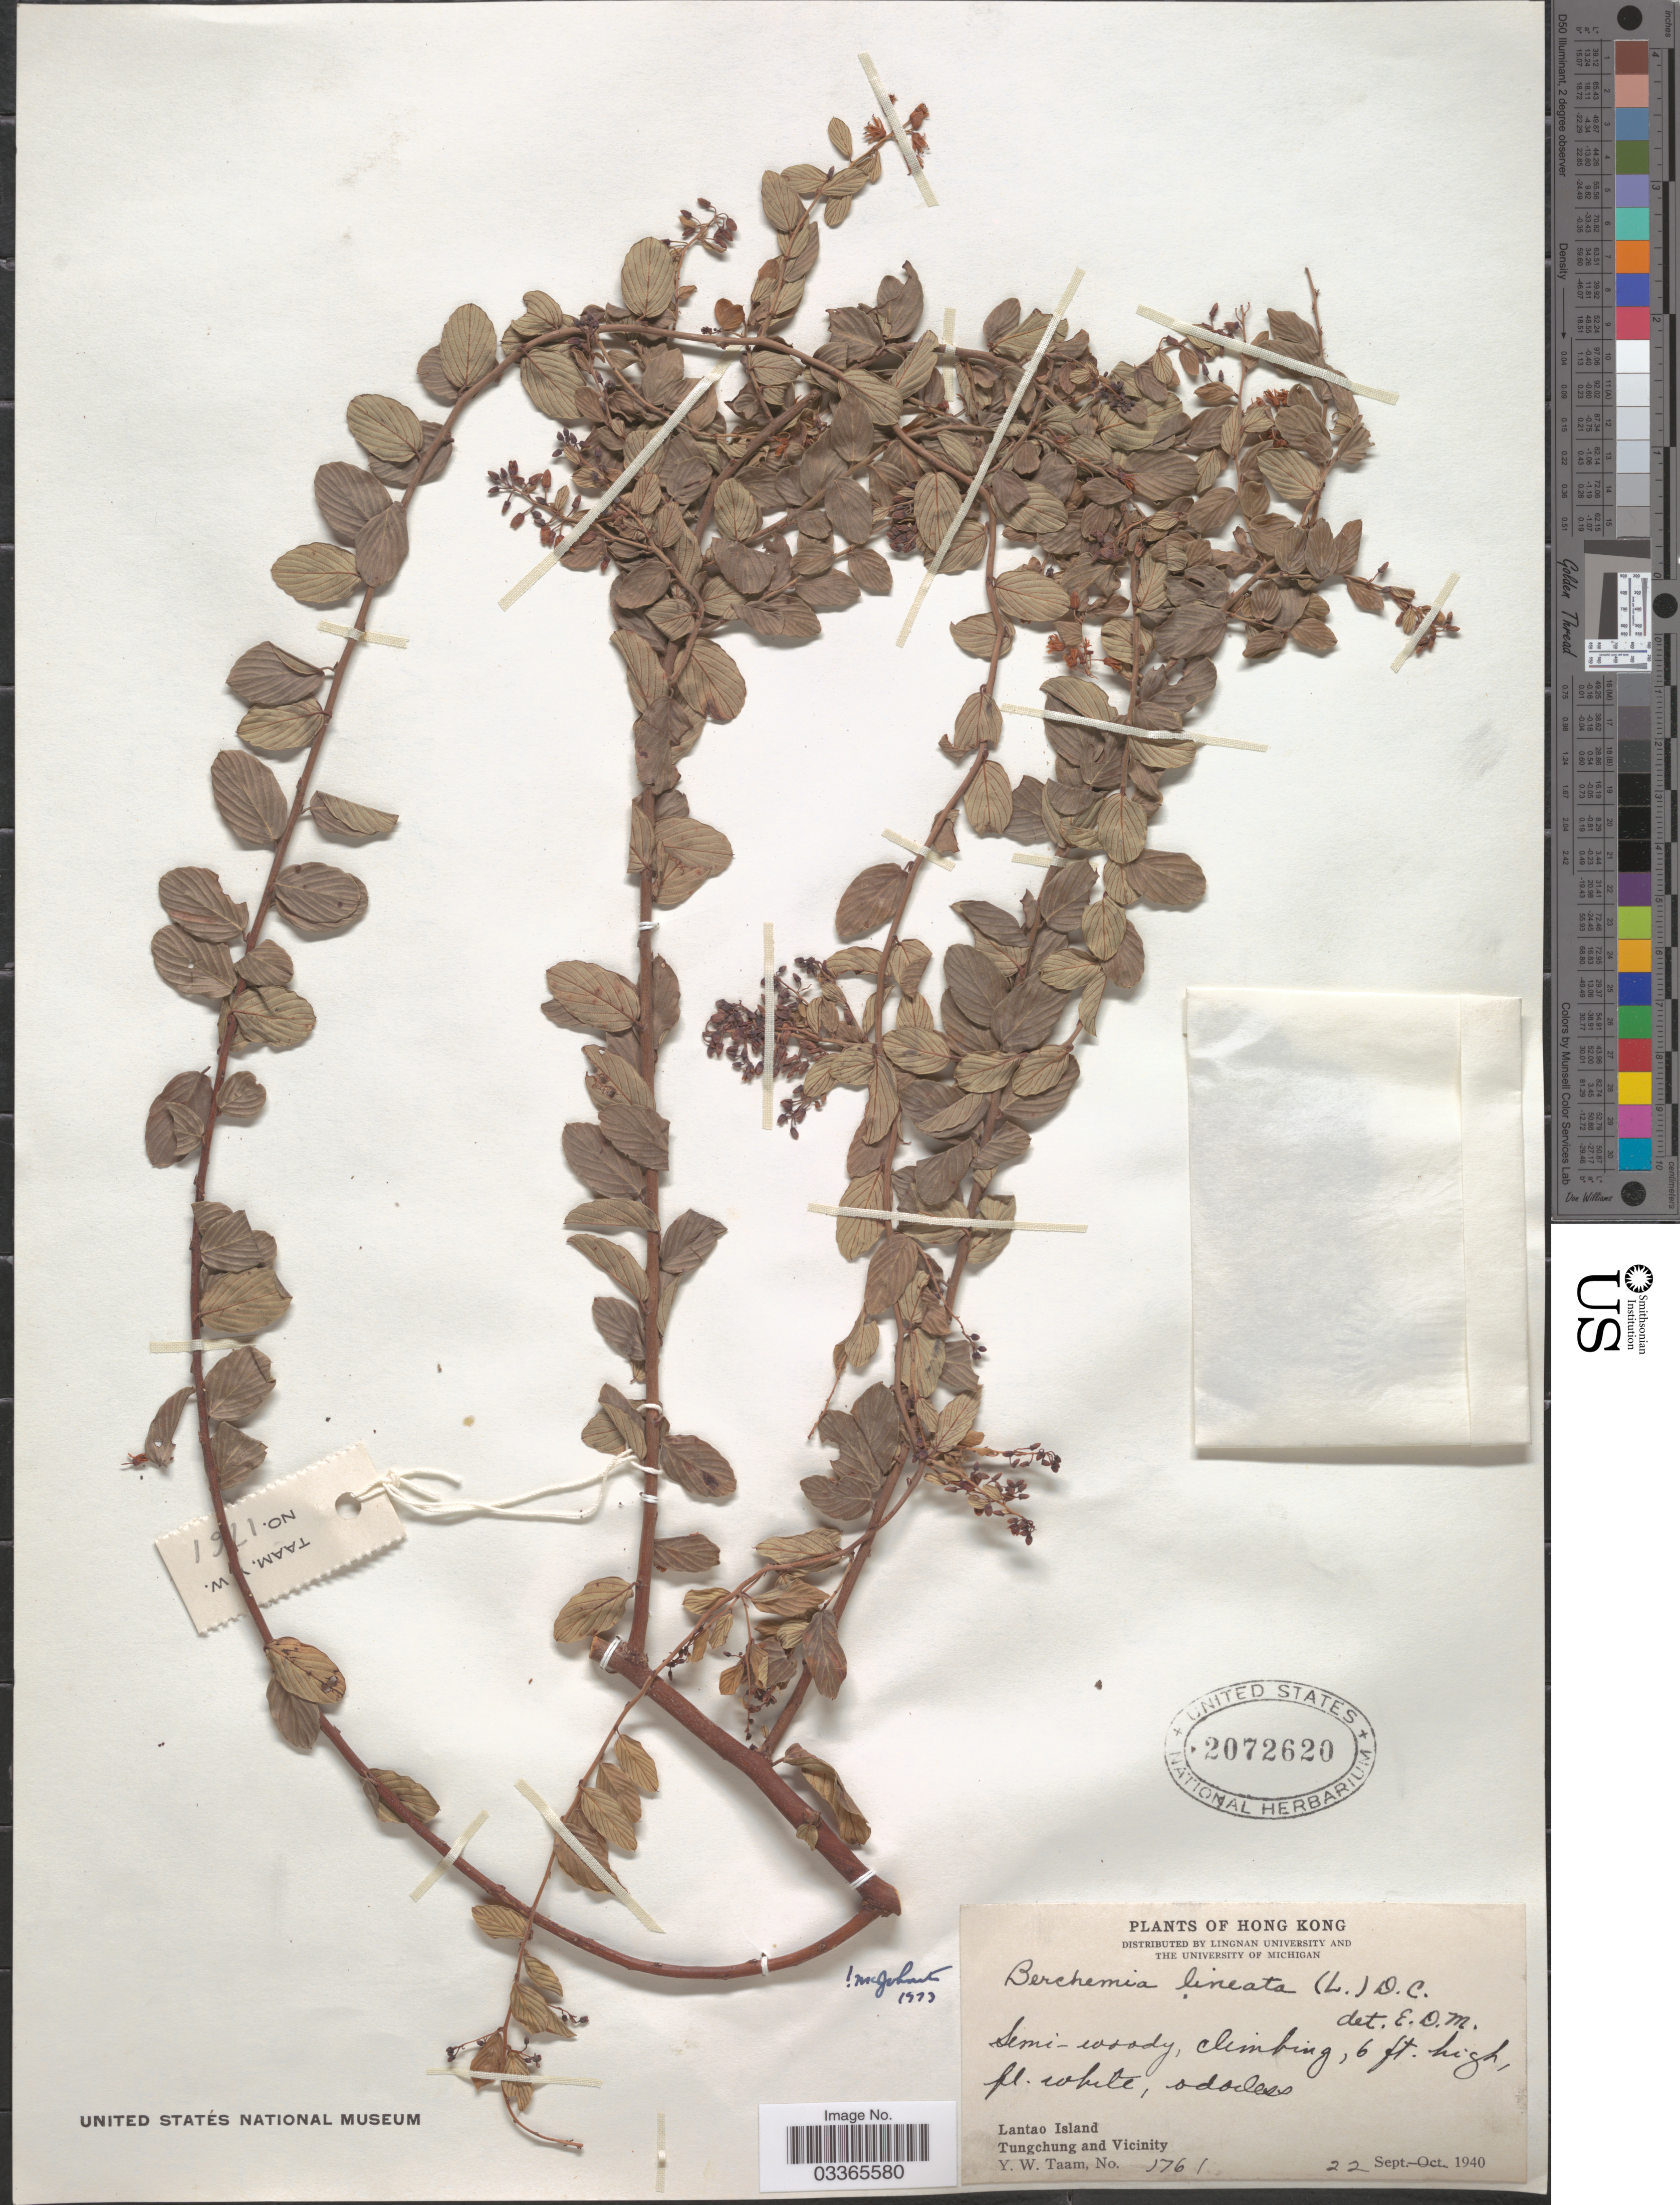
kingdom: Plantae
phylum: Tracheophyta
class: Magnoliopsida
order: Rosales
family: Rhamnaceae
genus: Berchemia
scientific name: Berchemia lineata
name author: (L.) DC.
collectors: Y. W. Taam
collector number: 1761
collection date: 1940-09-22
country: China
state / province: Hong Kong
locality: Lantao Island, Tungchung and Vicinity.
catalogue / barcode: US 2072620